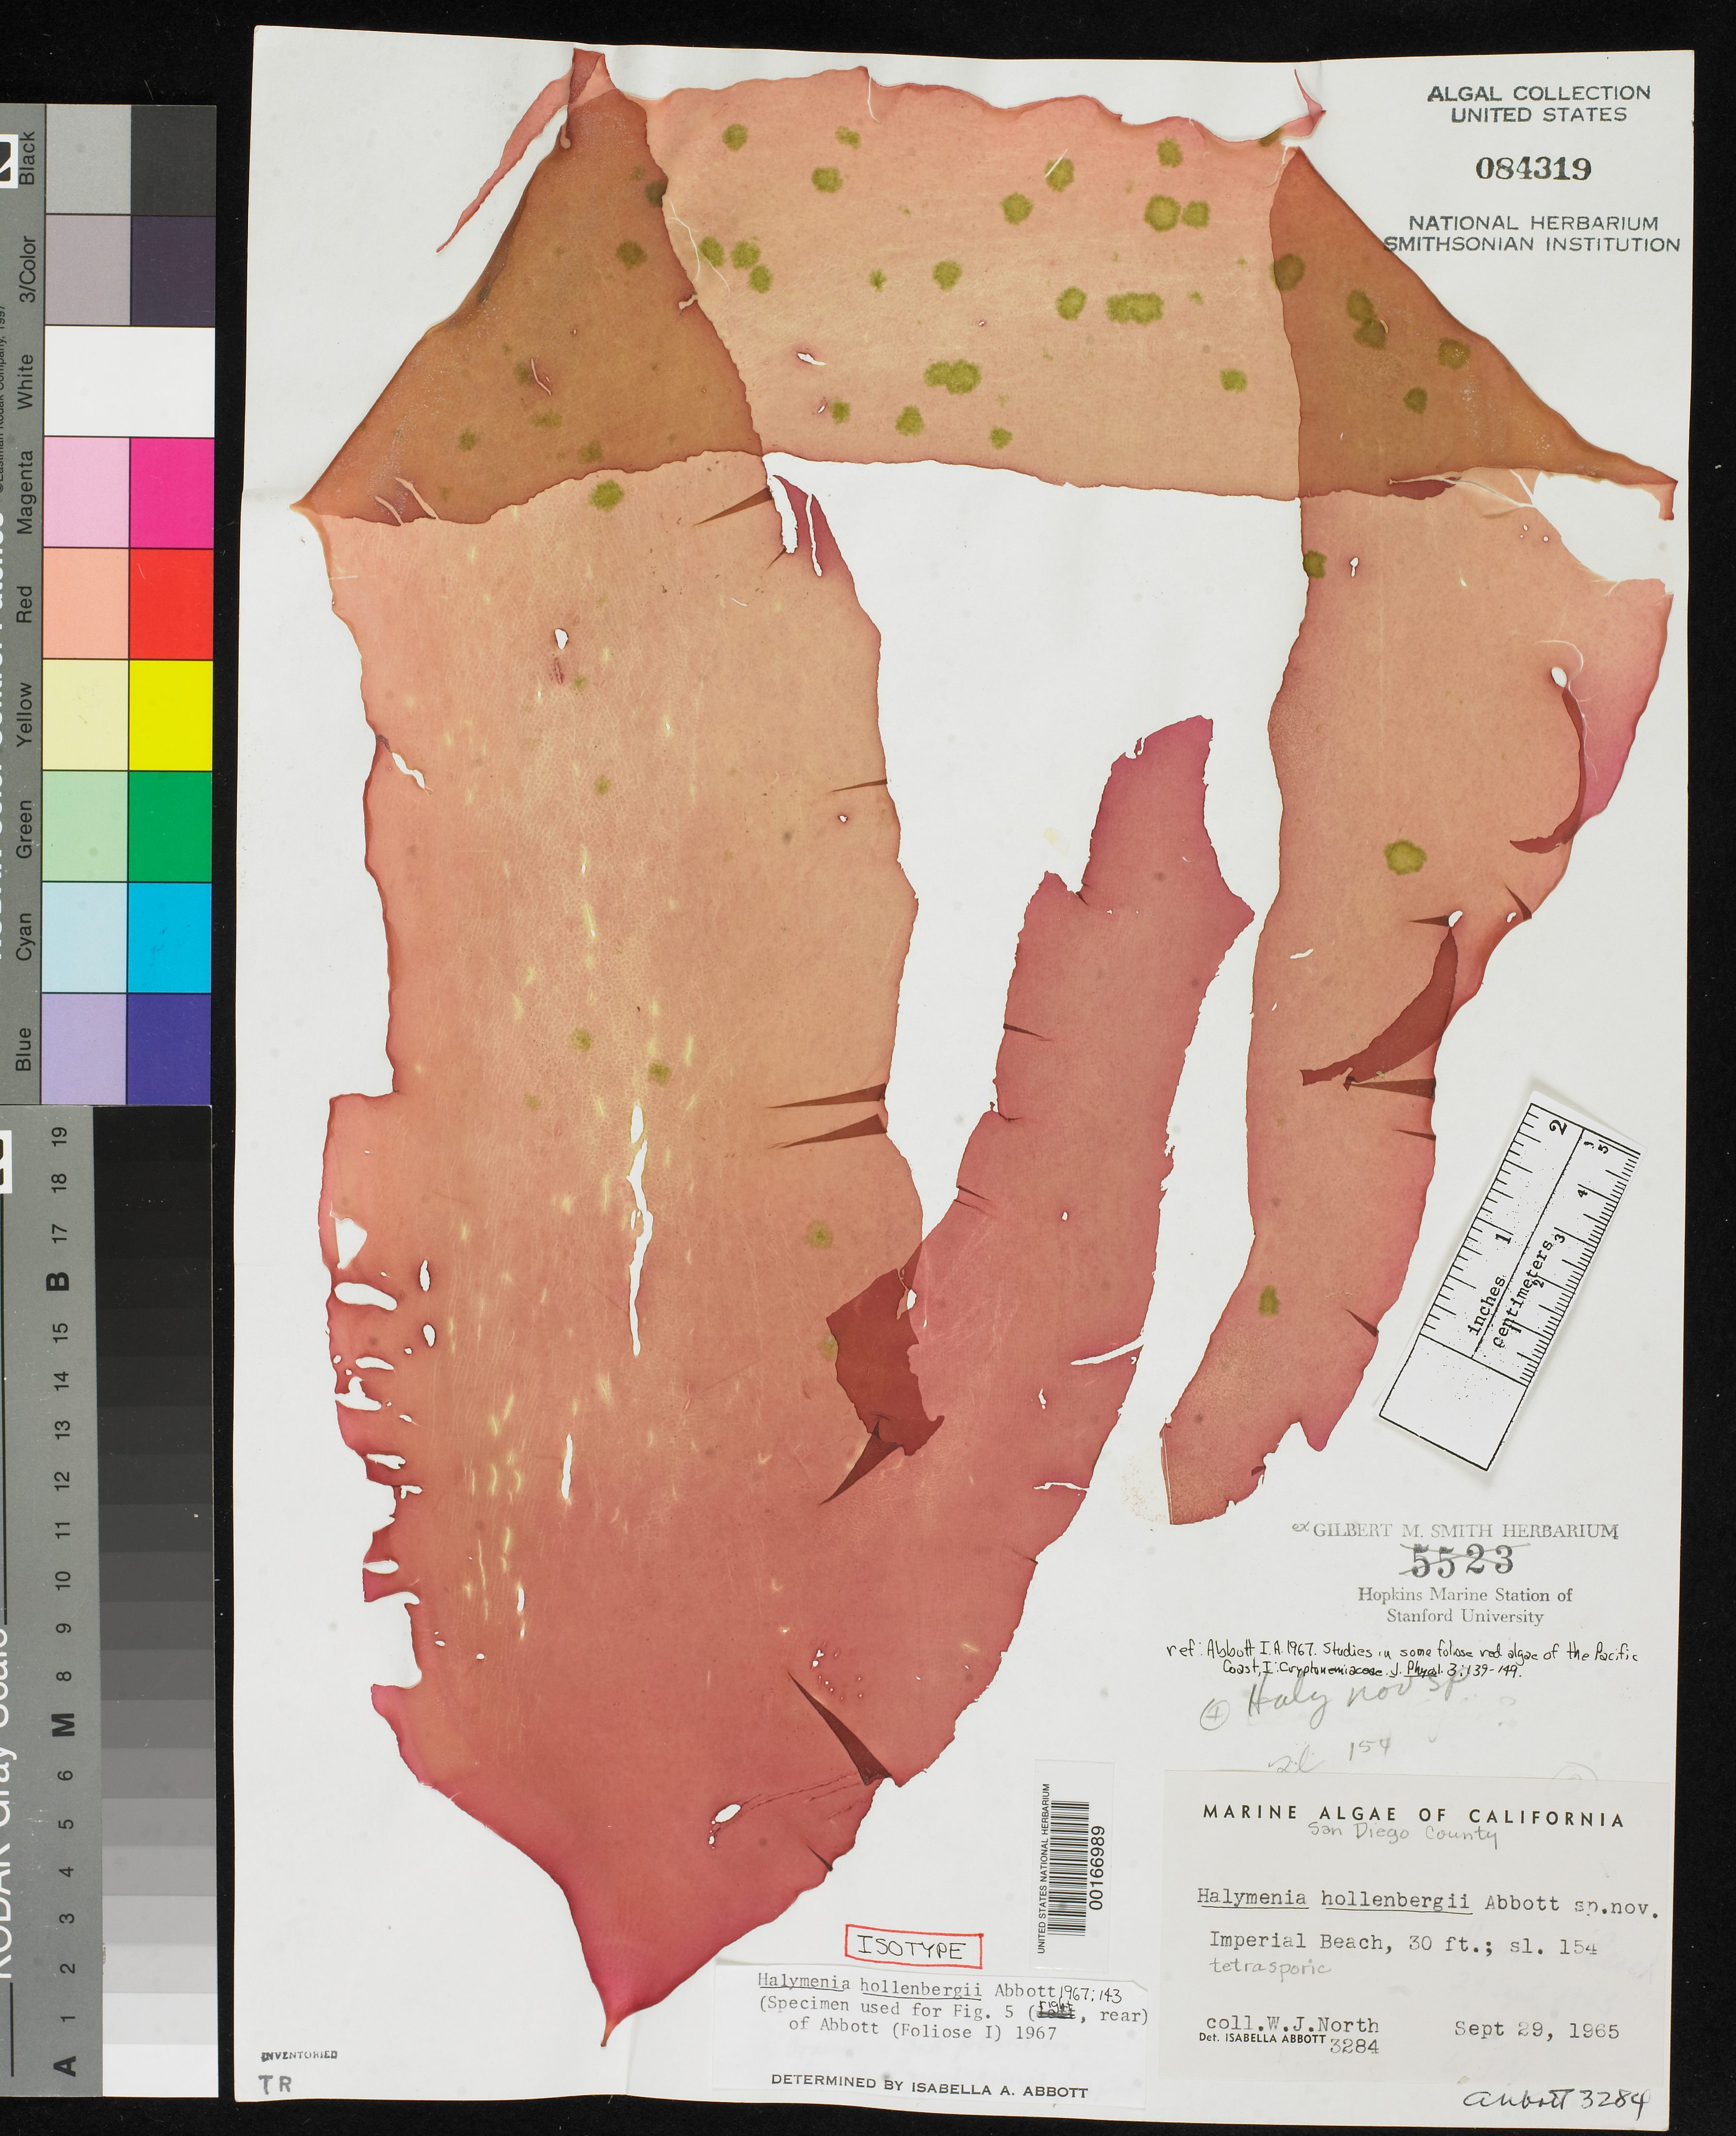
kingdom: Plantae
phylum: Rhodophyta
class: Florideophyceae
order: Halymeniales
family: Halymeniaceae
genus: Halymenia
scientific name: Halymenia hollenbergii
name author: I.A. Abbott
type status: Isotype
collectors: W. North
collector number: IAA 3284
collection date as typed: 29 Sep 1965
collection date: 1965-09-29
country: United States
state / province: California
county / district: San Diego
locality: Imperial Beach.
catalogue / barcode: US 84319